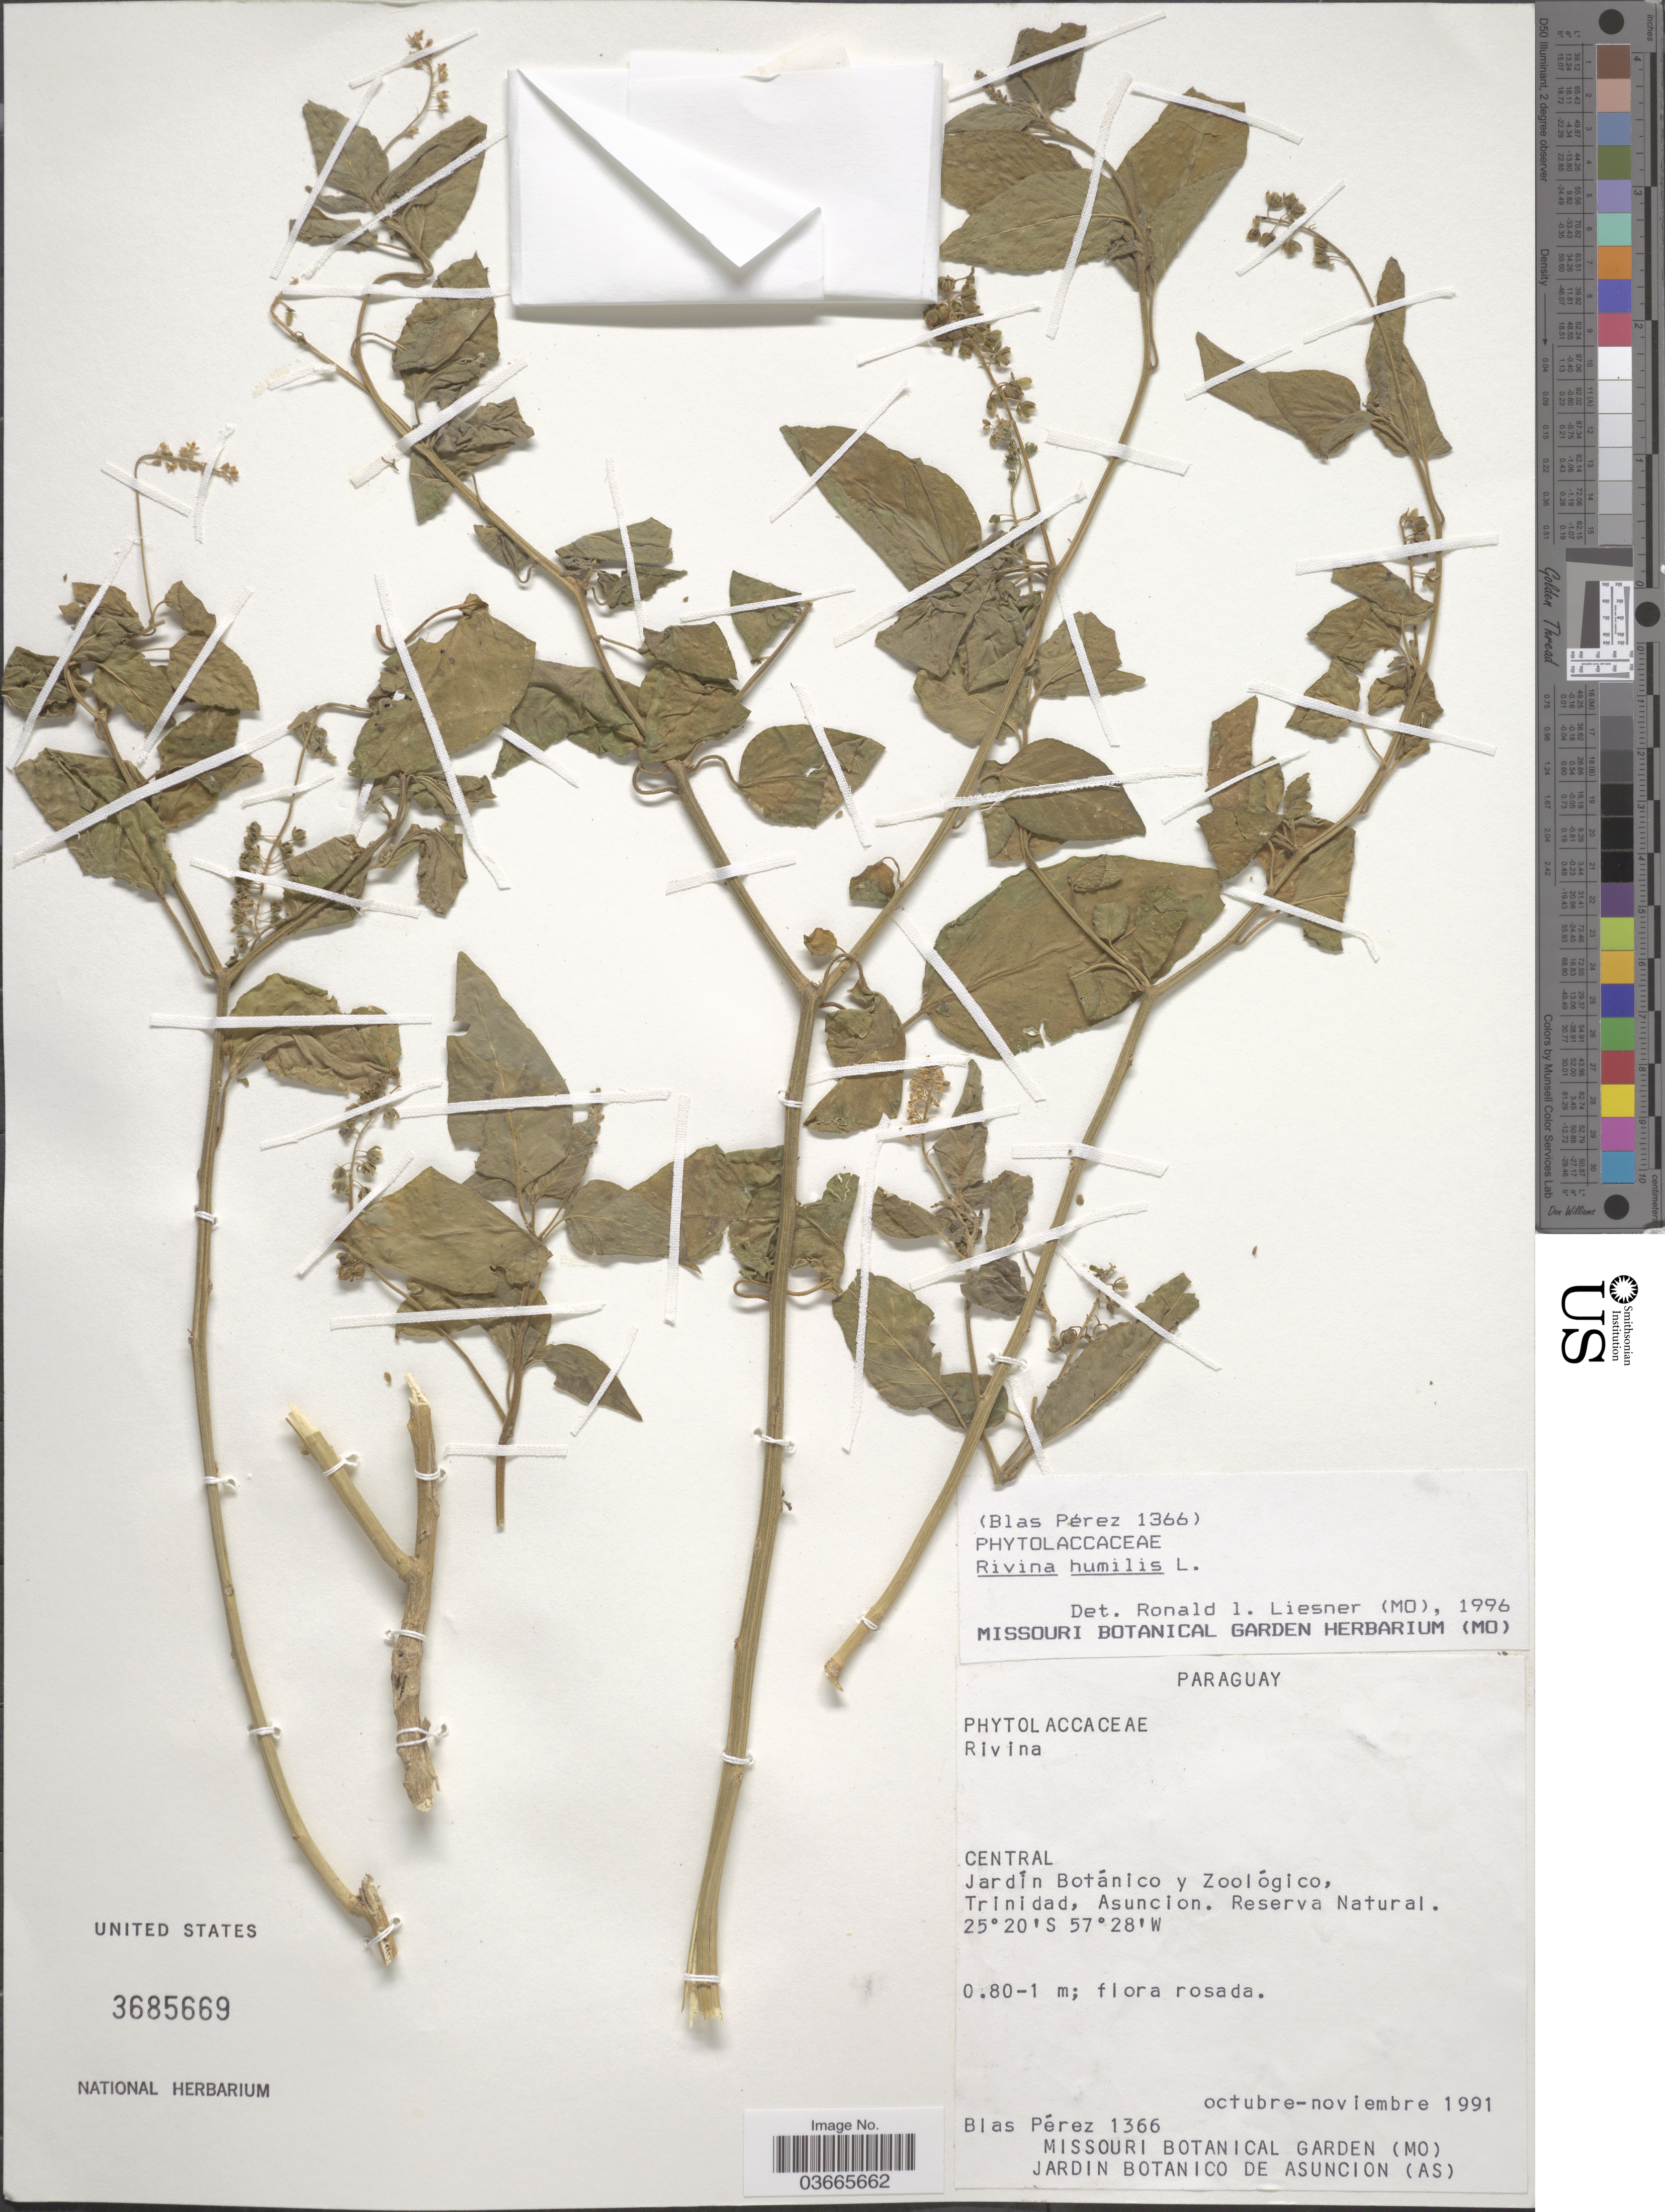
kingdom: Plantae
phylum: Tracheophyta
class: Magnoliopsida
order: Caryophyllales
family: Phytolaccaceae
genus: Rivina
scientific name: Rivina humilis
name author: L.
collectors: B. Pérez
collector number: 1366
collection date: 1991-10/1991-11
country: Paraguay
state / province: Central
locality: Jardín Botánico y Zoológico, Trinidad, Asuncion. Reserva Natural.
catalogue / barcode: US 3685669